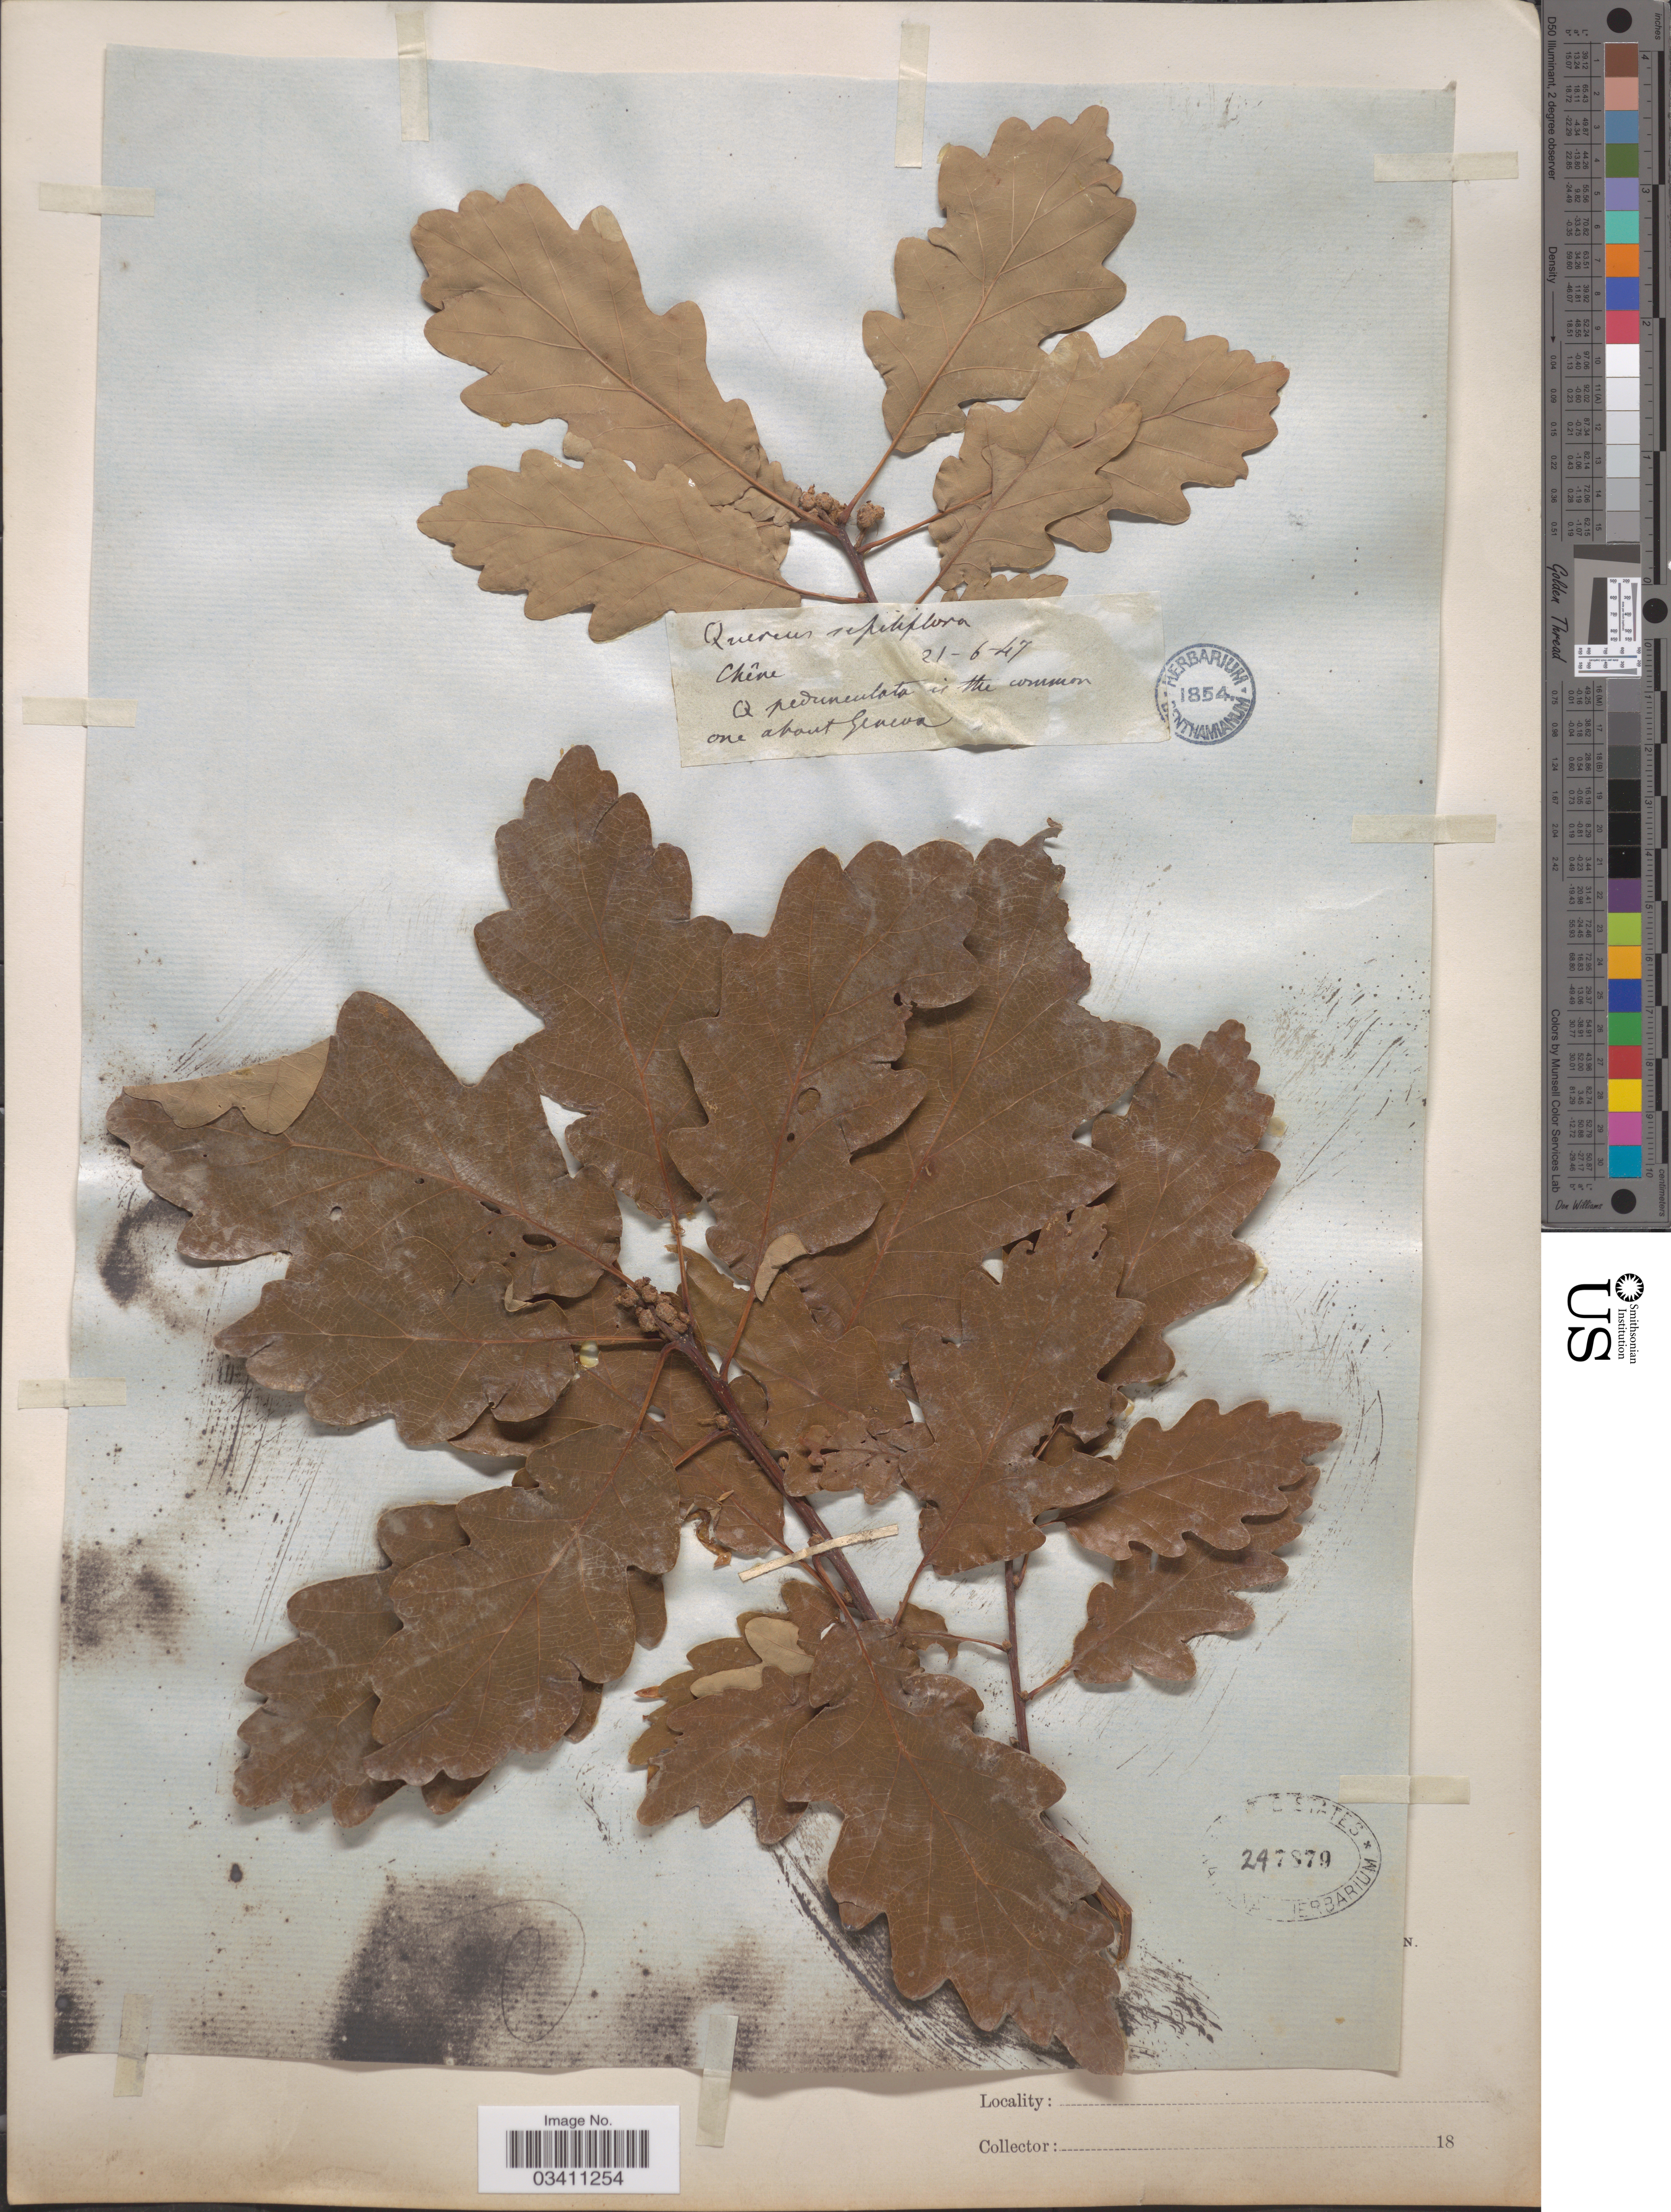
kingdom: Plantae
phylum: Tracheophyta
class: Magnoliopsida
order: Fagales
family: Fagaceae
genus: Quercus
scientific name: Quercus sessiliflora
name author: Salisb.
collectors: Ex herb. Benthamianum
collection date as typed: Transcribed d/m/y: 21/6/47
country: Switzerland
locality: Q pedumentota is the common one about Geneva.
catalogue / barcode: US 247879